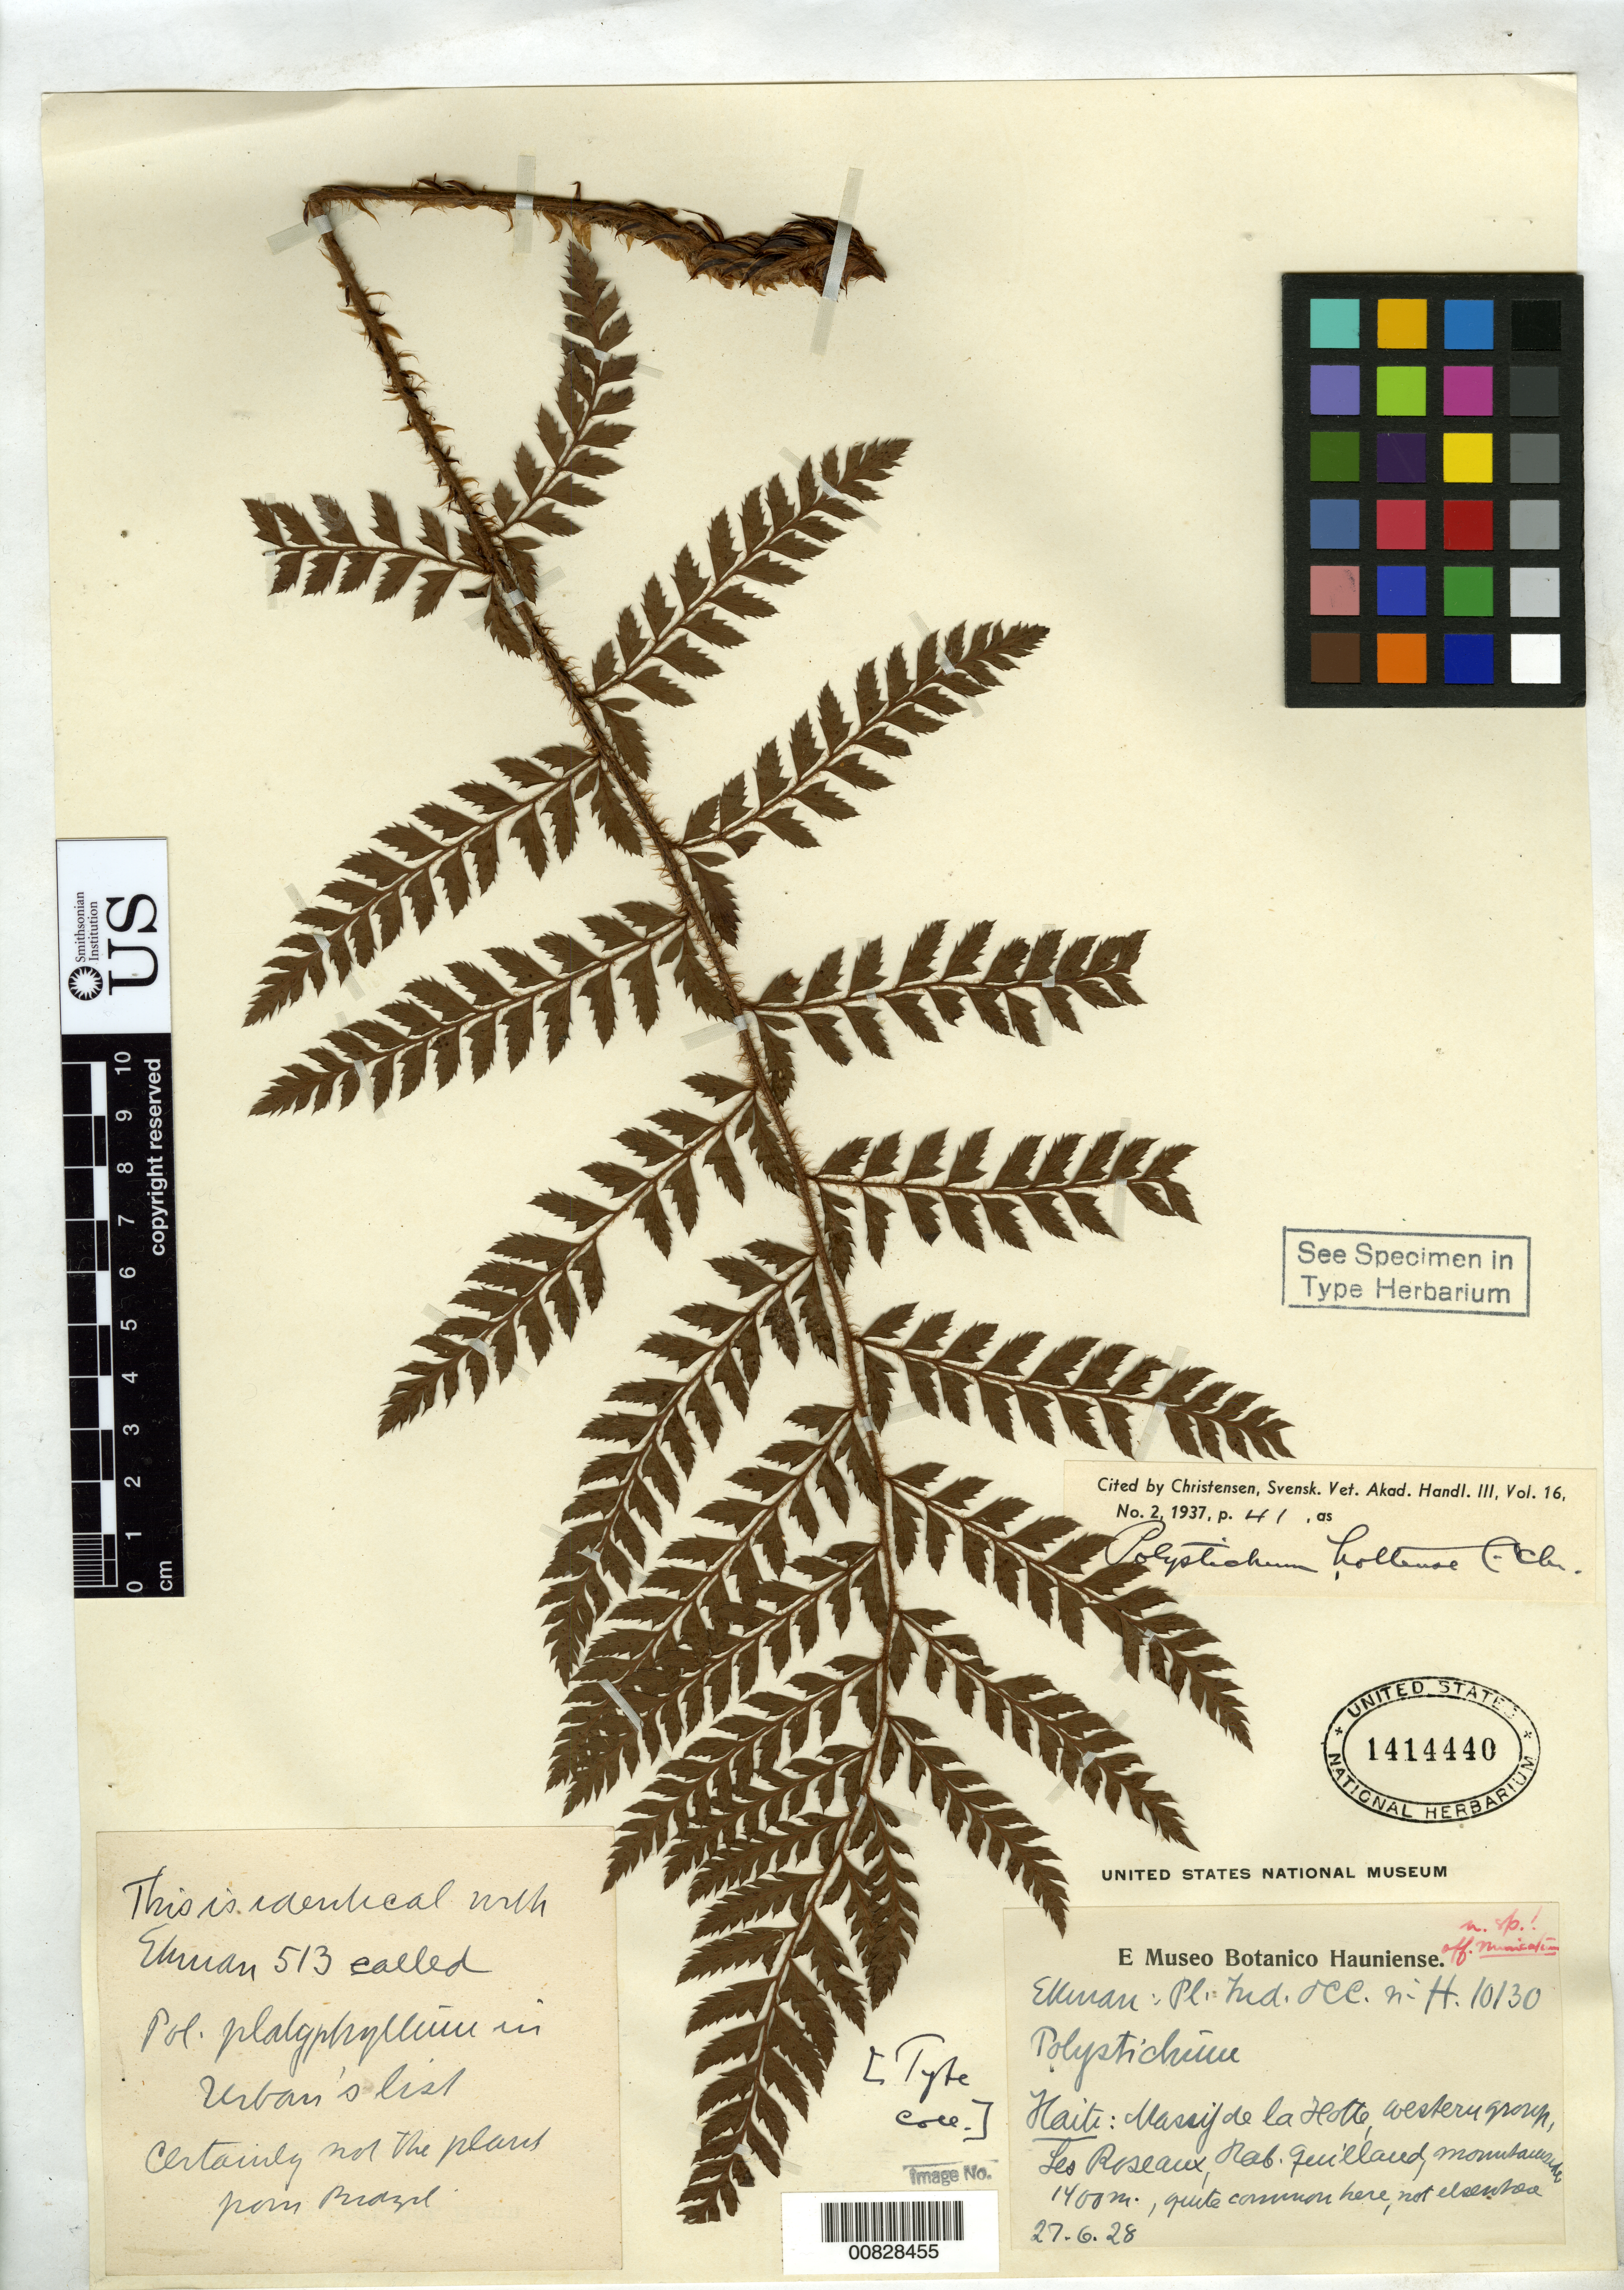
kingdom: Plantae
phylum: Tracheophyta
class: Polypodiopsida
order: Polypodiales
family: Dryopteridaceae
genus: Polystichum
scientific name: Polystichum hottense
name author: C. Chr.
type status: Isotype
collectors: E. L. Ekman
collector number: H10130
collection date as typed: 27 Jun 1928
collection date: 1928-06-27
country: Haiti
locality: Massif de la Hotte. Les Roseaux.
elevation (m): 1400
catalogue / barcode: US 1414440